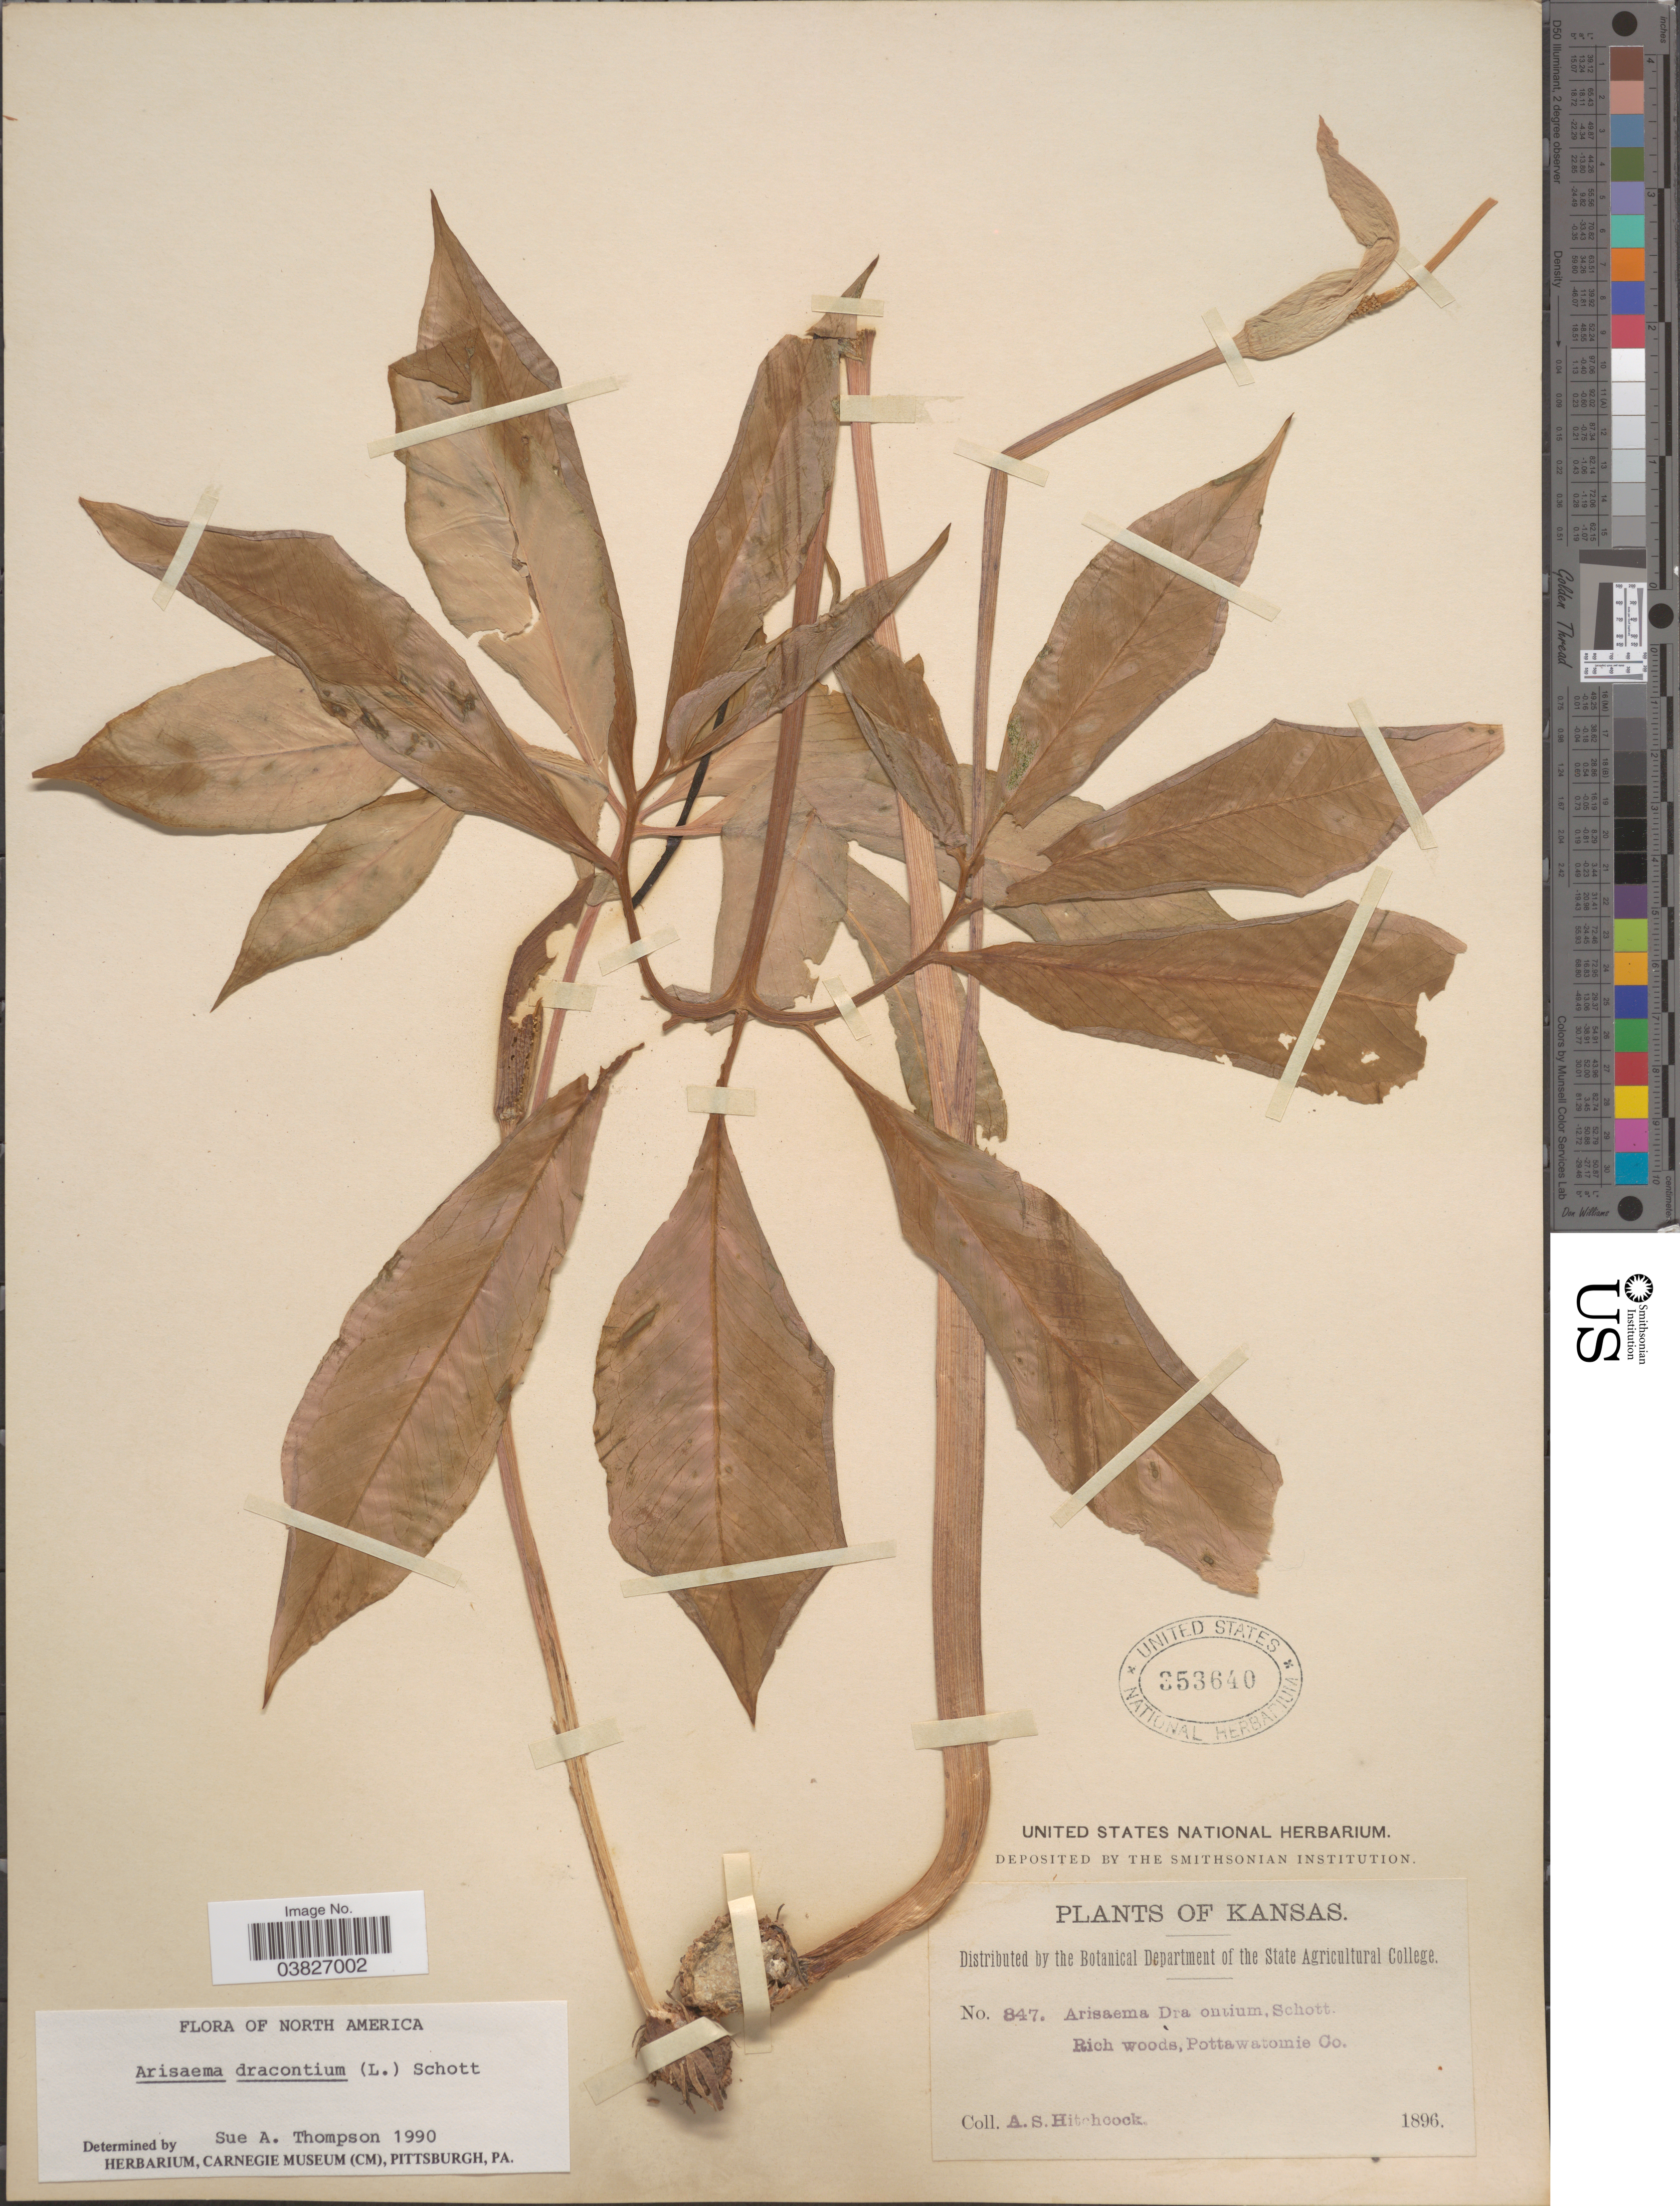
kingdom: Plantae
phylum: Tracheophyta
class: Liliopsida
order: Alismatales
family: Araceae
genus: Arisaema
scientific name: Arisaema dracontium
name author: (L.) Schott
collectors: A. S. Hitchcock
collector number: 847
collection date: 1896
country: United States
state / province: Kansas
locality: Rich woods, Pottawatomie Co.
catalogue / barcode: US 353640